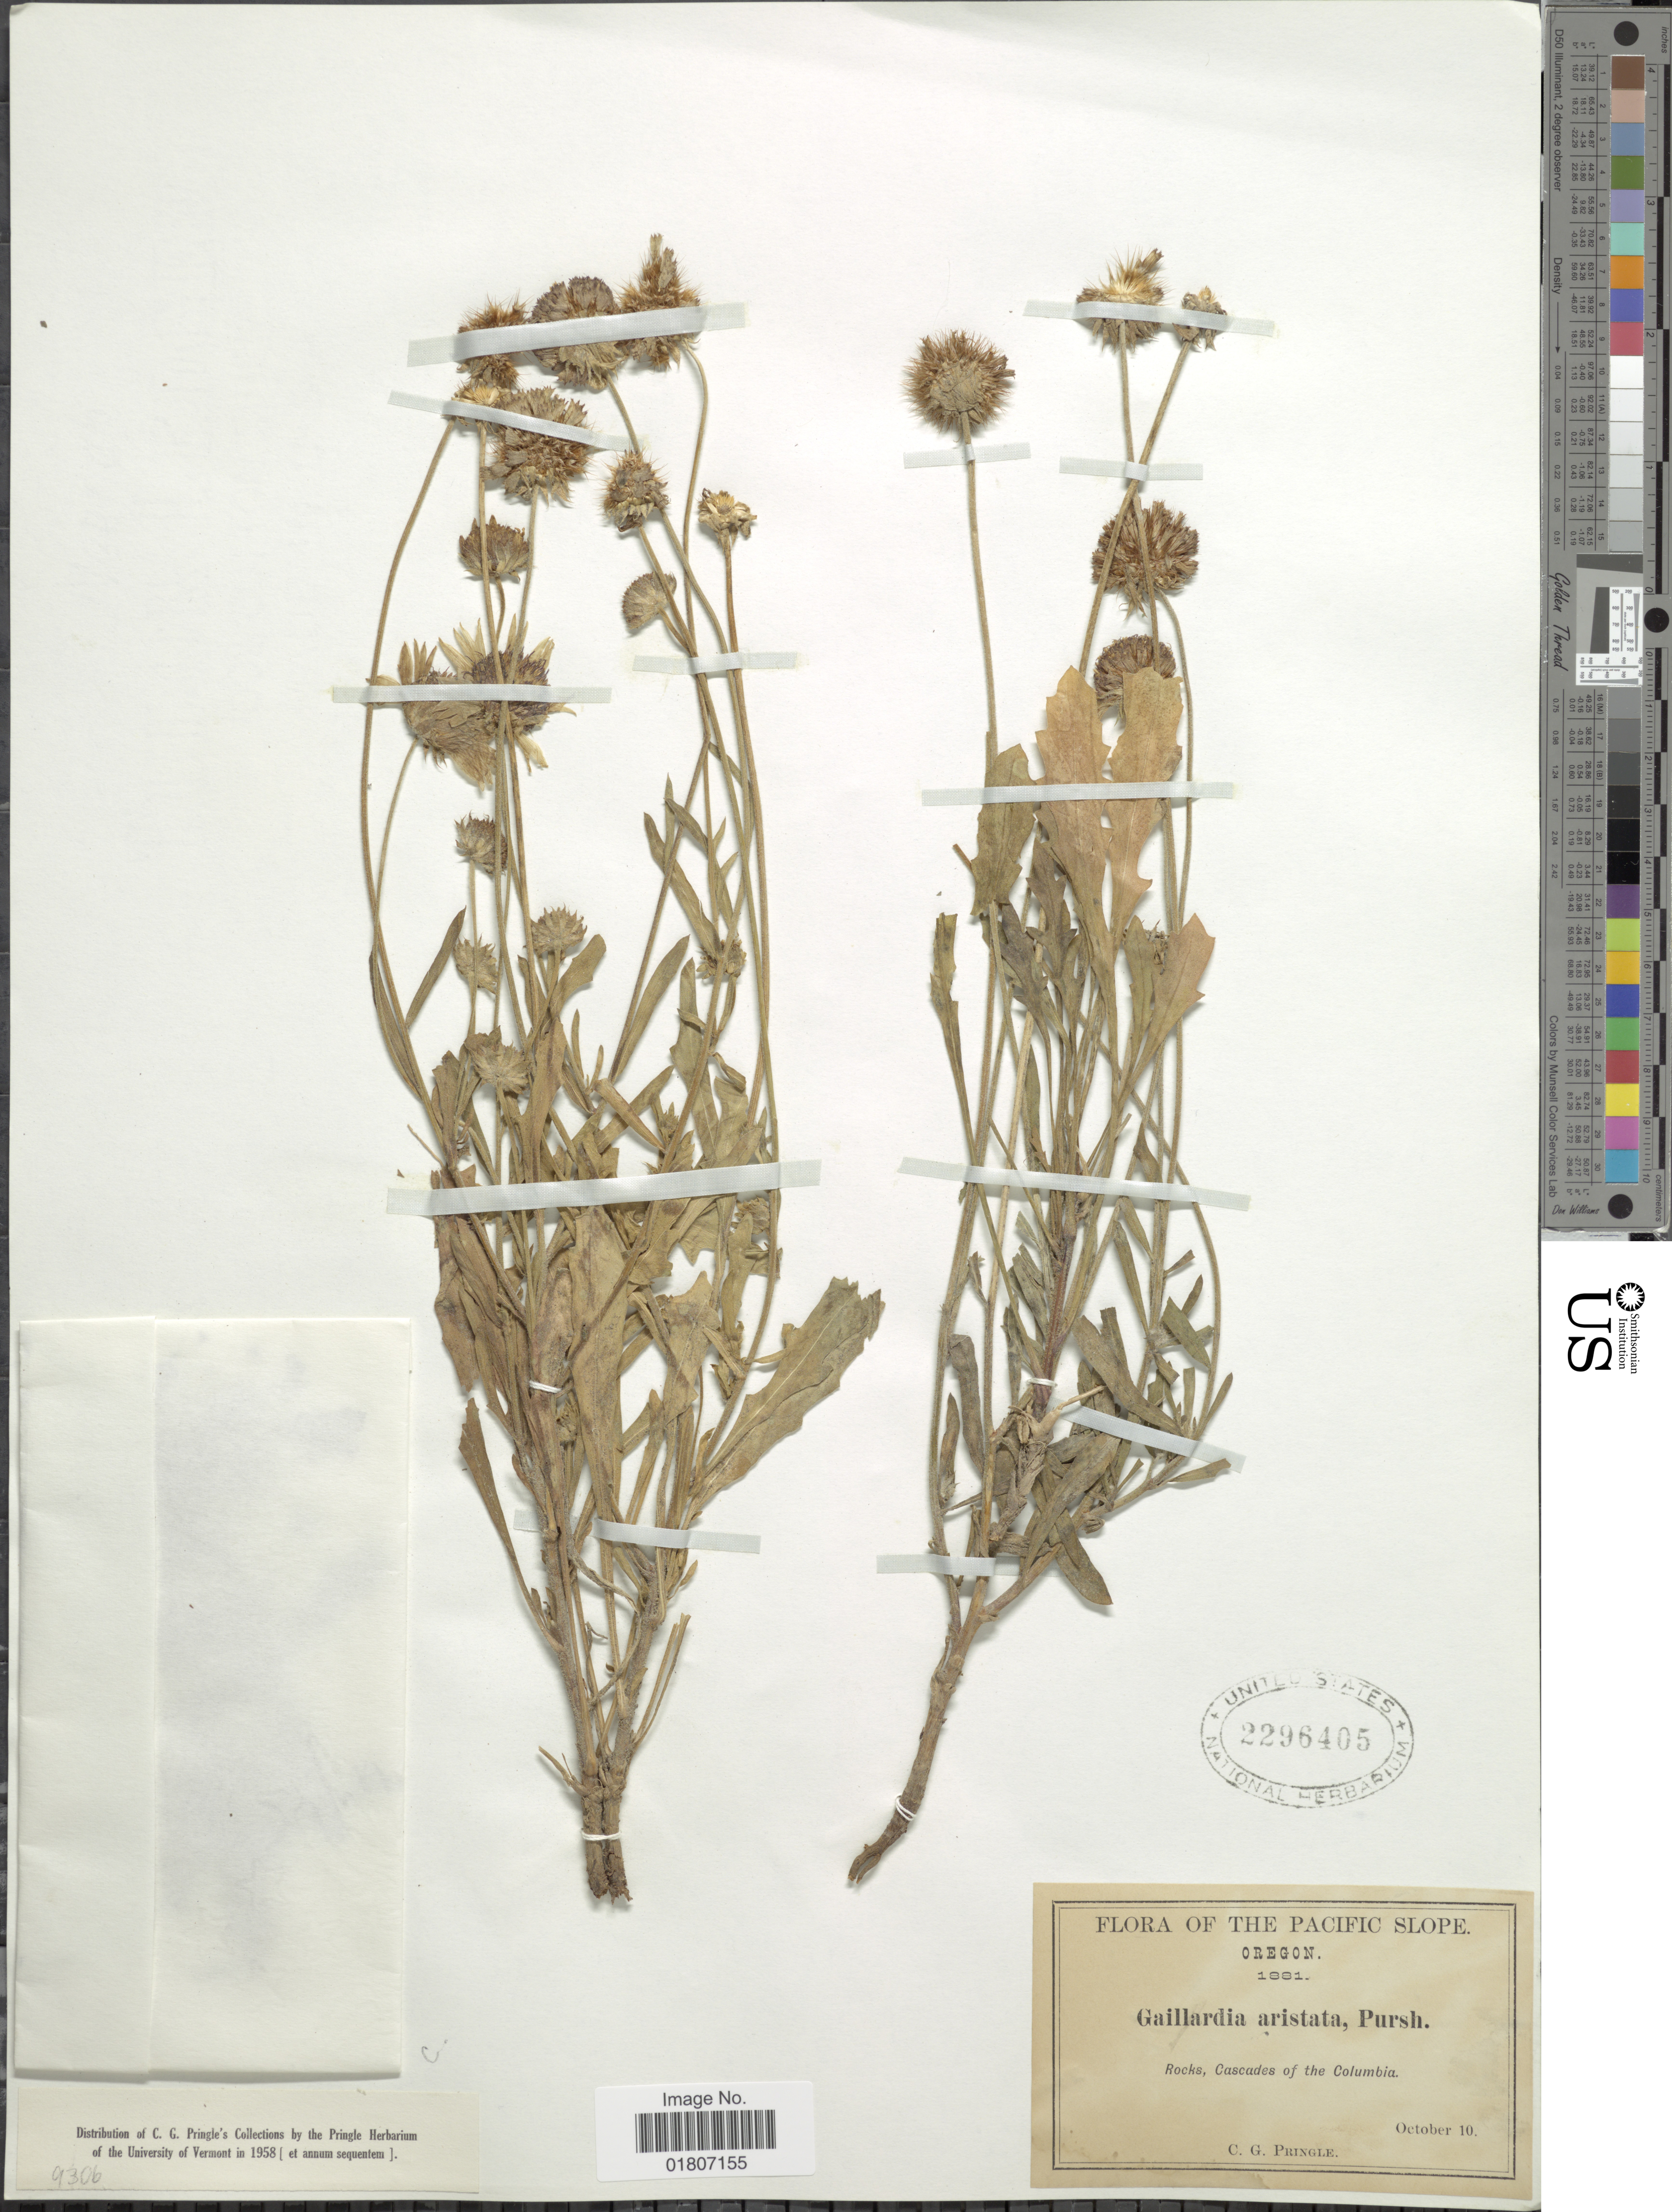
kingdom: Plantae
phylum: Tracheophyta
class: Magnoliopsida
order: Asterales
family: Asteraceae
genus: Gaillardia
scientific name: Gaillardia aristata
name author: Pursh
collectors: C. G. Pringle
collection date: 1881-10-10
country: United States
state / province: Oregon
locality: Pacific Slope. Cascades of the Columbia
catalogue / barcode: US 2296405